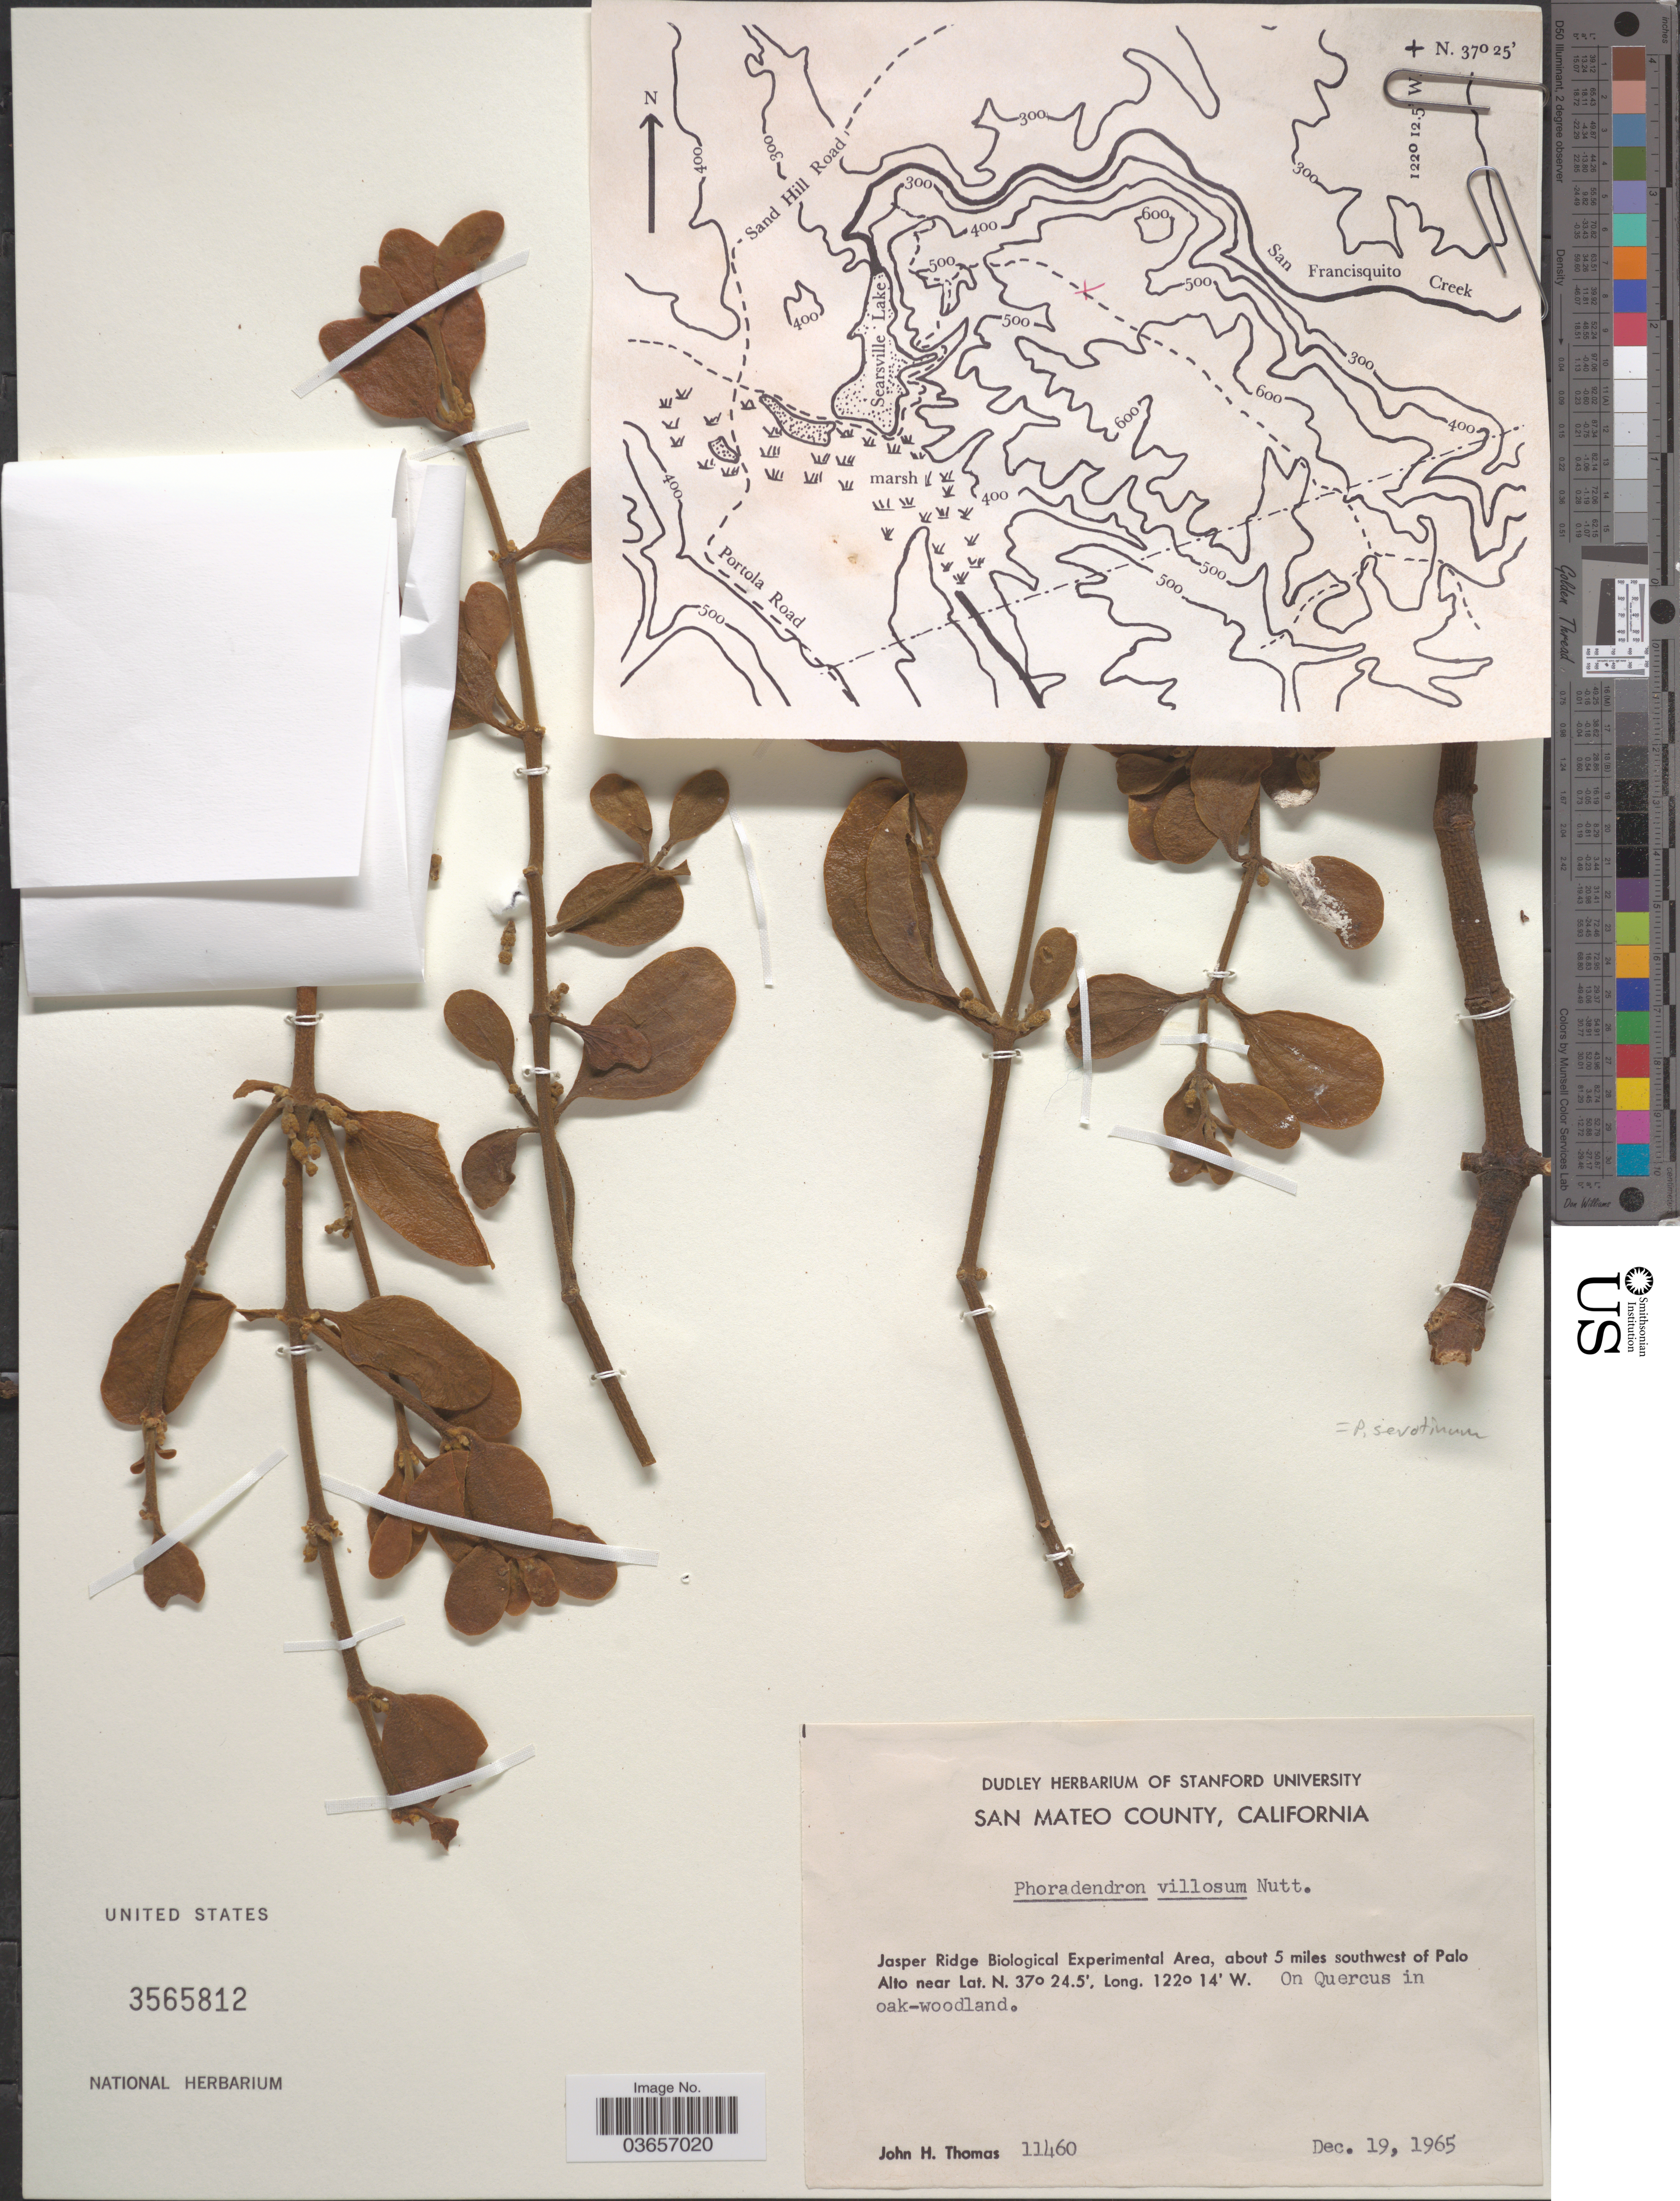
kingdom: Plantae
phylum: Tracheophyta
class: Magnoliopsida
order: Santalales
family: Viscaceae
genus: Phoradendron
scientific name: Phoradendron tomentosum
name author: DC.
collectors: J. H. Thomas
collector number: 11460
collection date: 1965-12-19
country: United States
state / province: California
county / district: San Mateo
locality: San Mateo County. Jasper Ridge Biological Experimental Area, about 5 miles southwest of Palo Alto.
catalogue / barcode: US 3565812